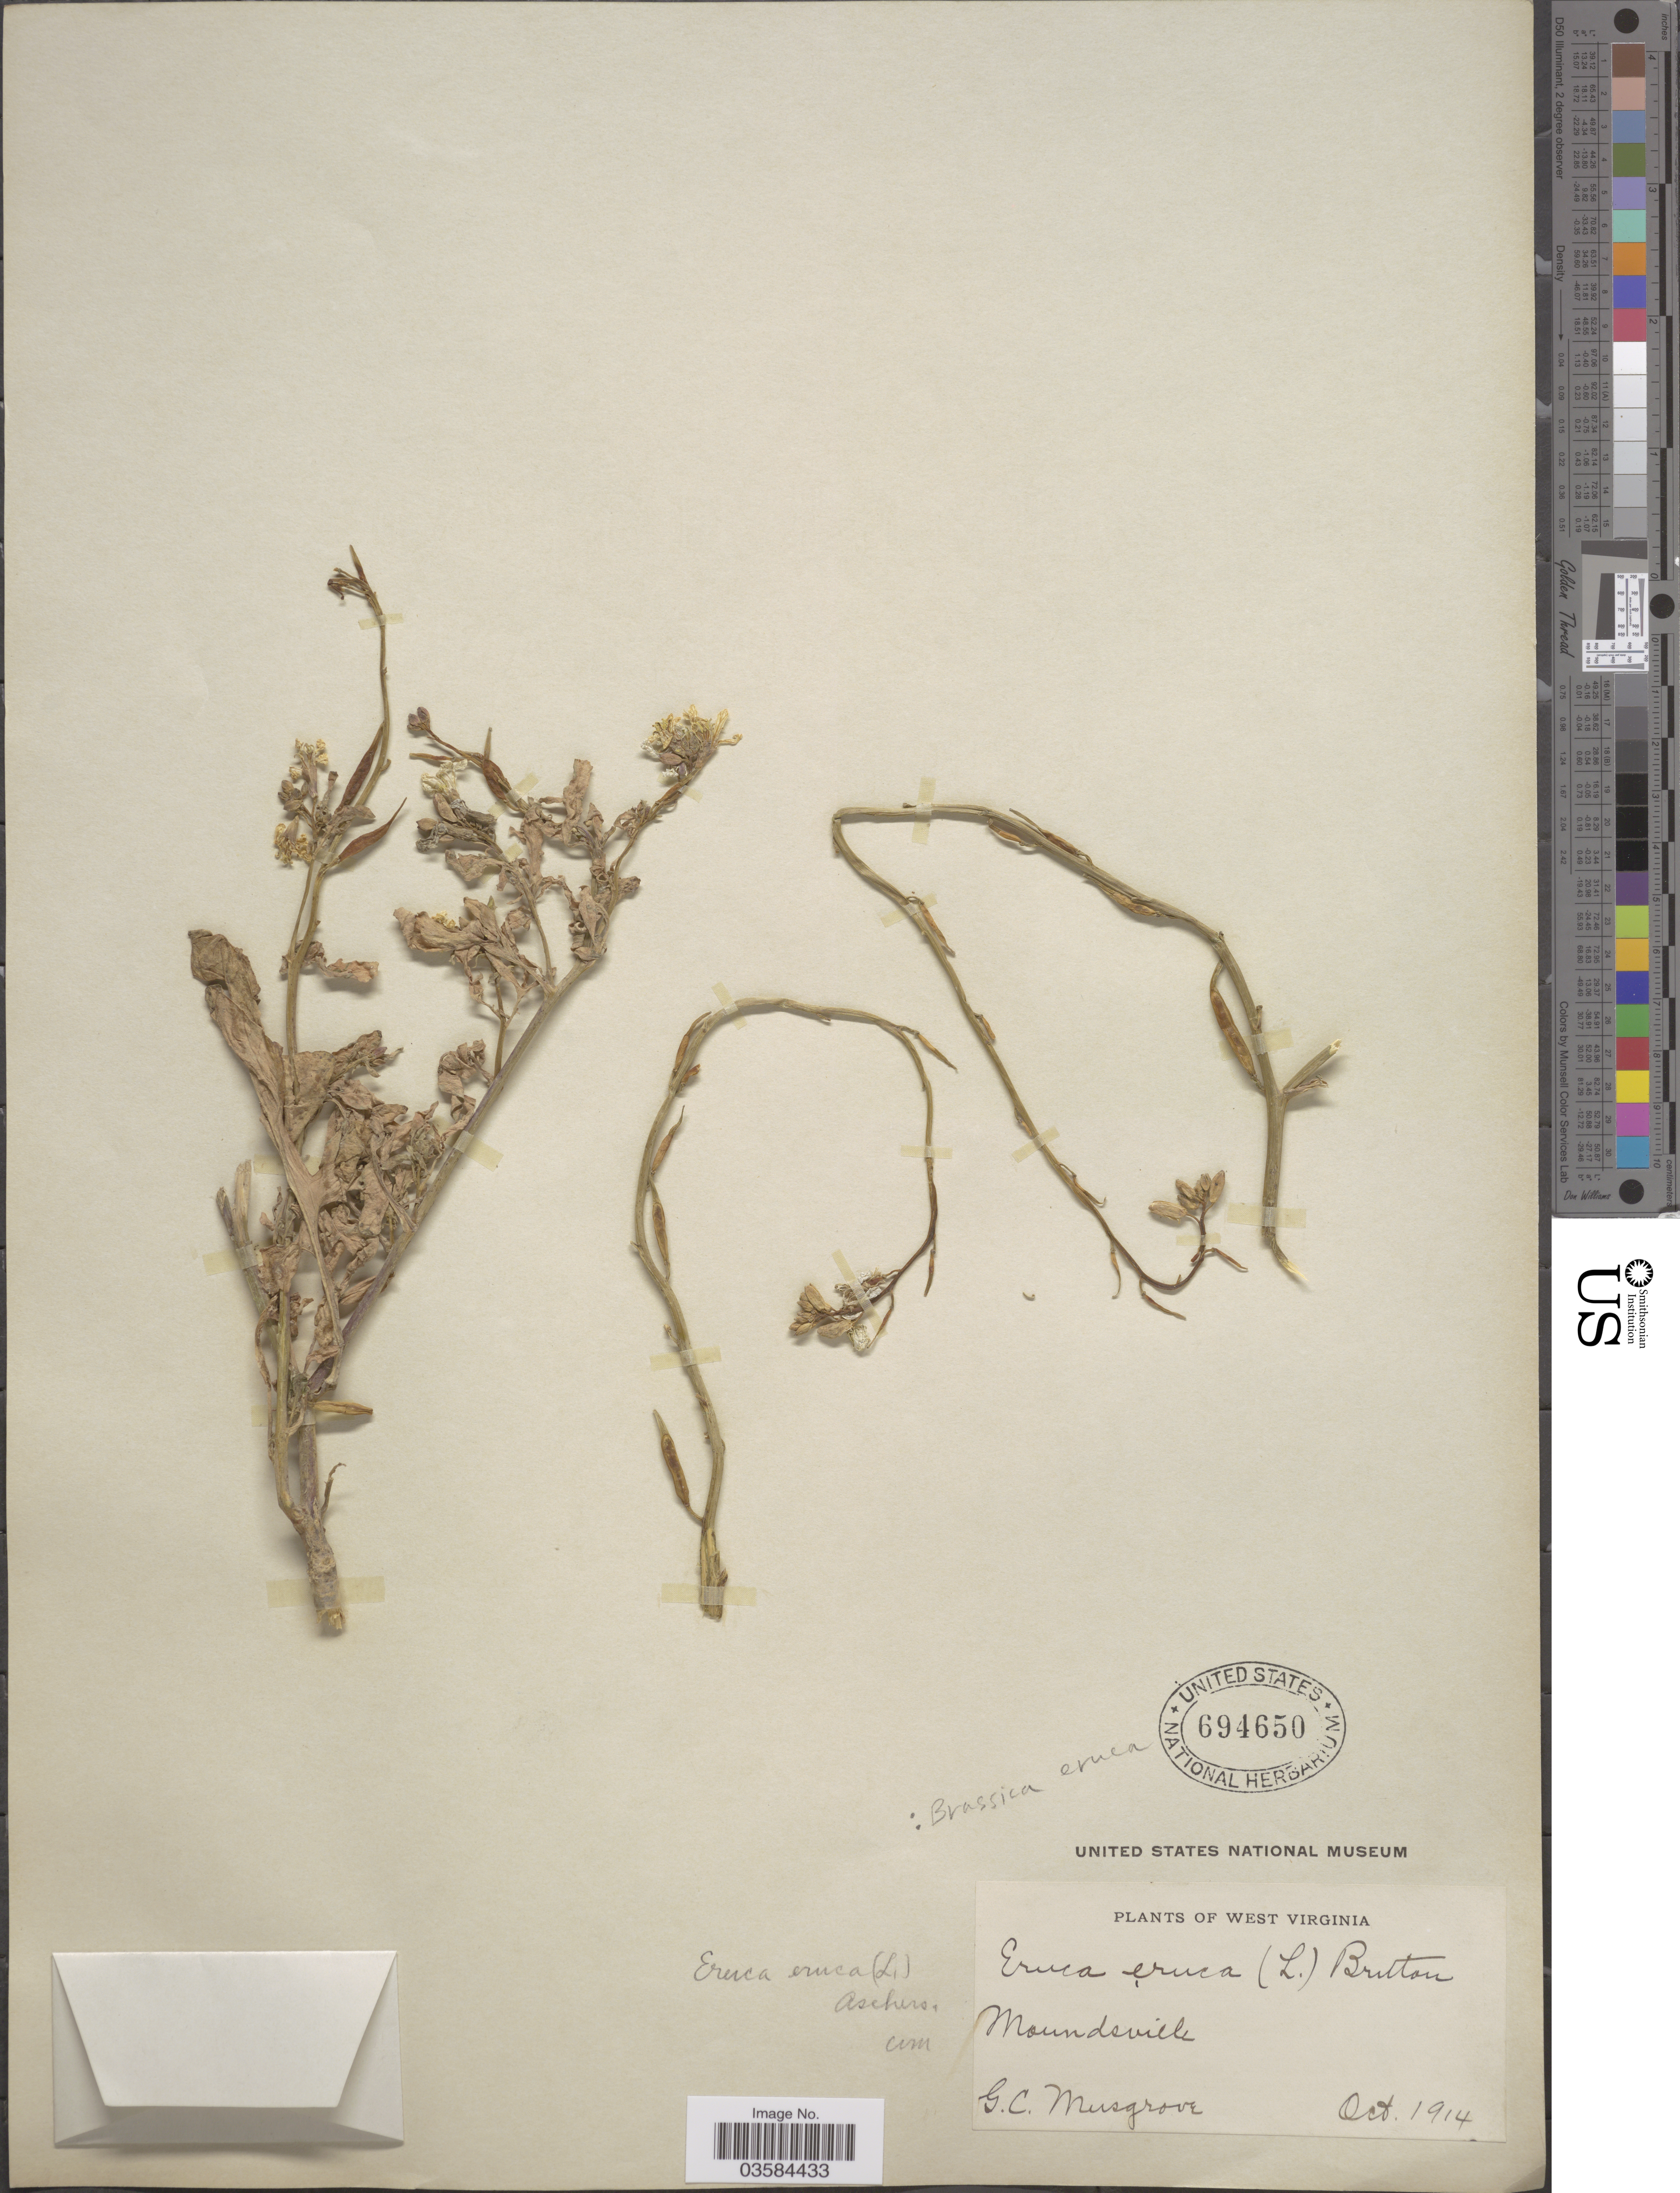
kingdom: Plantae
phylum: Tracheophyta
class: Magnoliopsida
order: Brassicales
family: Brassicaceae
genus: Eruca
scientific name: Eruca eruca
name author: Asch. & Graebn.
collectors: G. Musgrove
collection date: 1914-10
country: United States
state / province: West Virginia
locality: Moundsville.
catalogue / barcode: US 694650